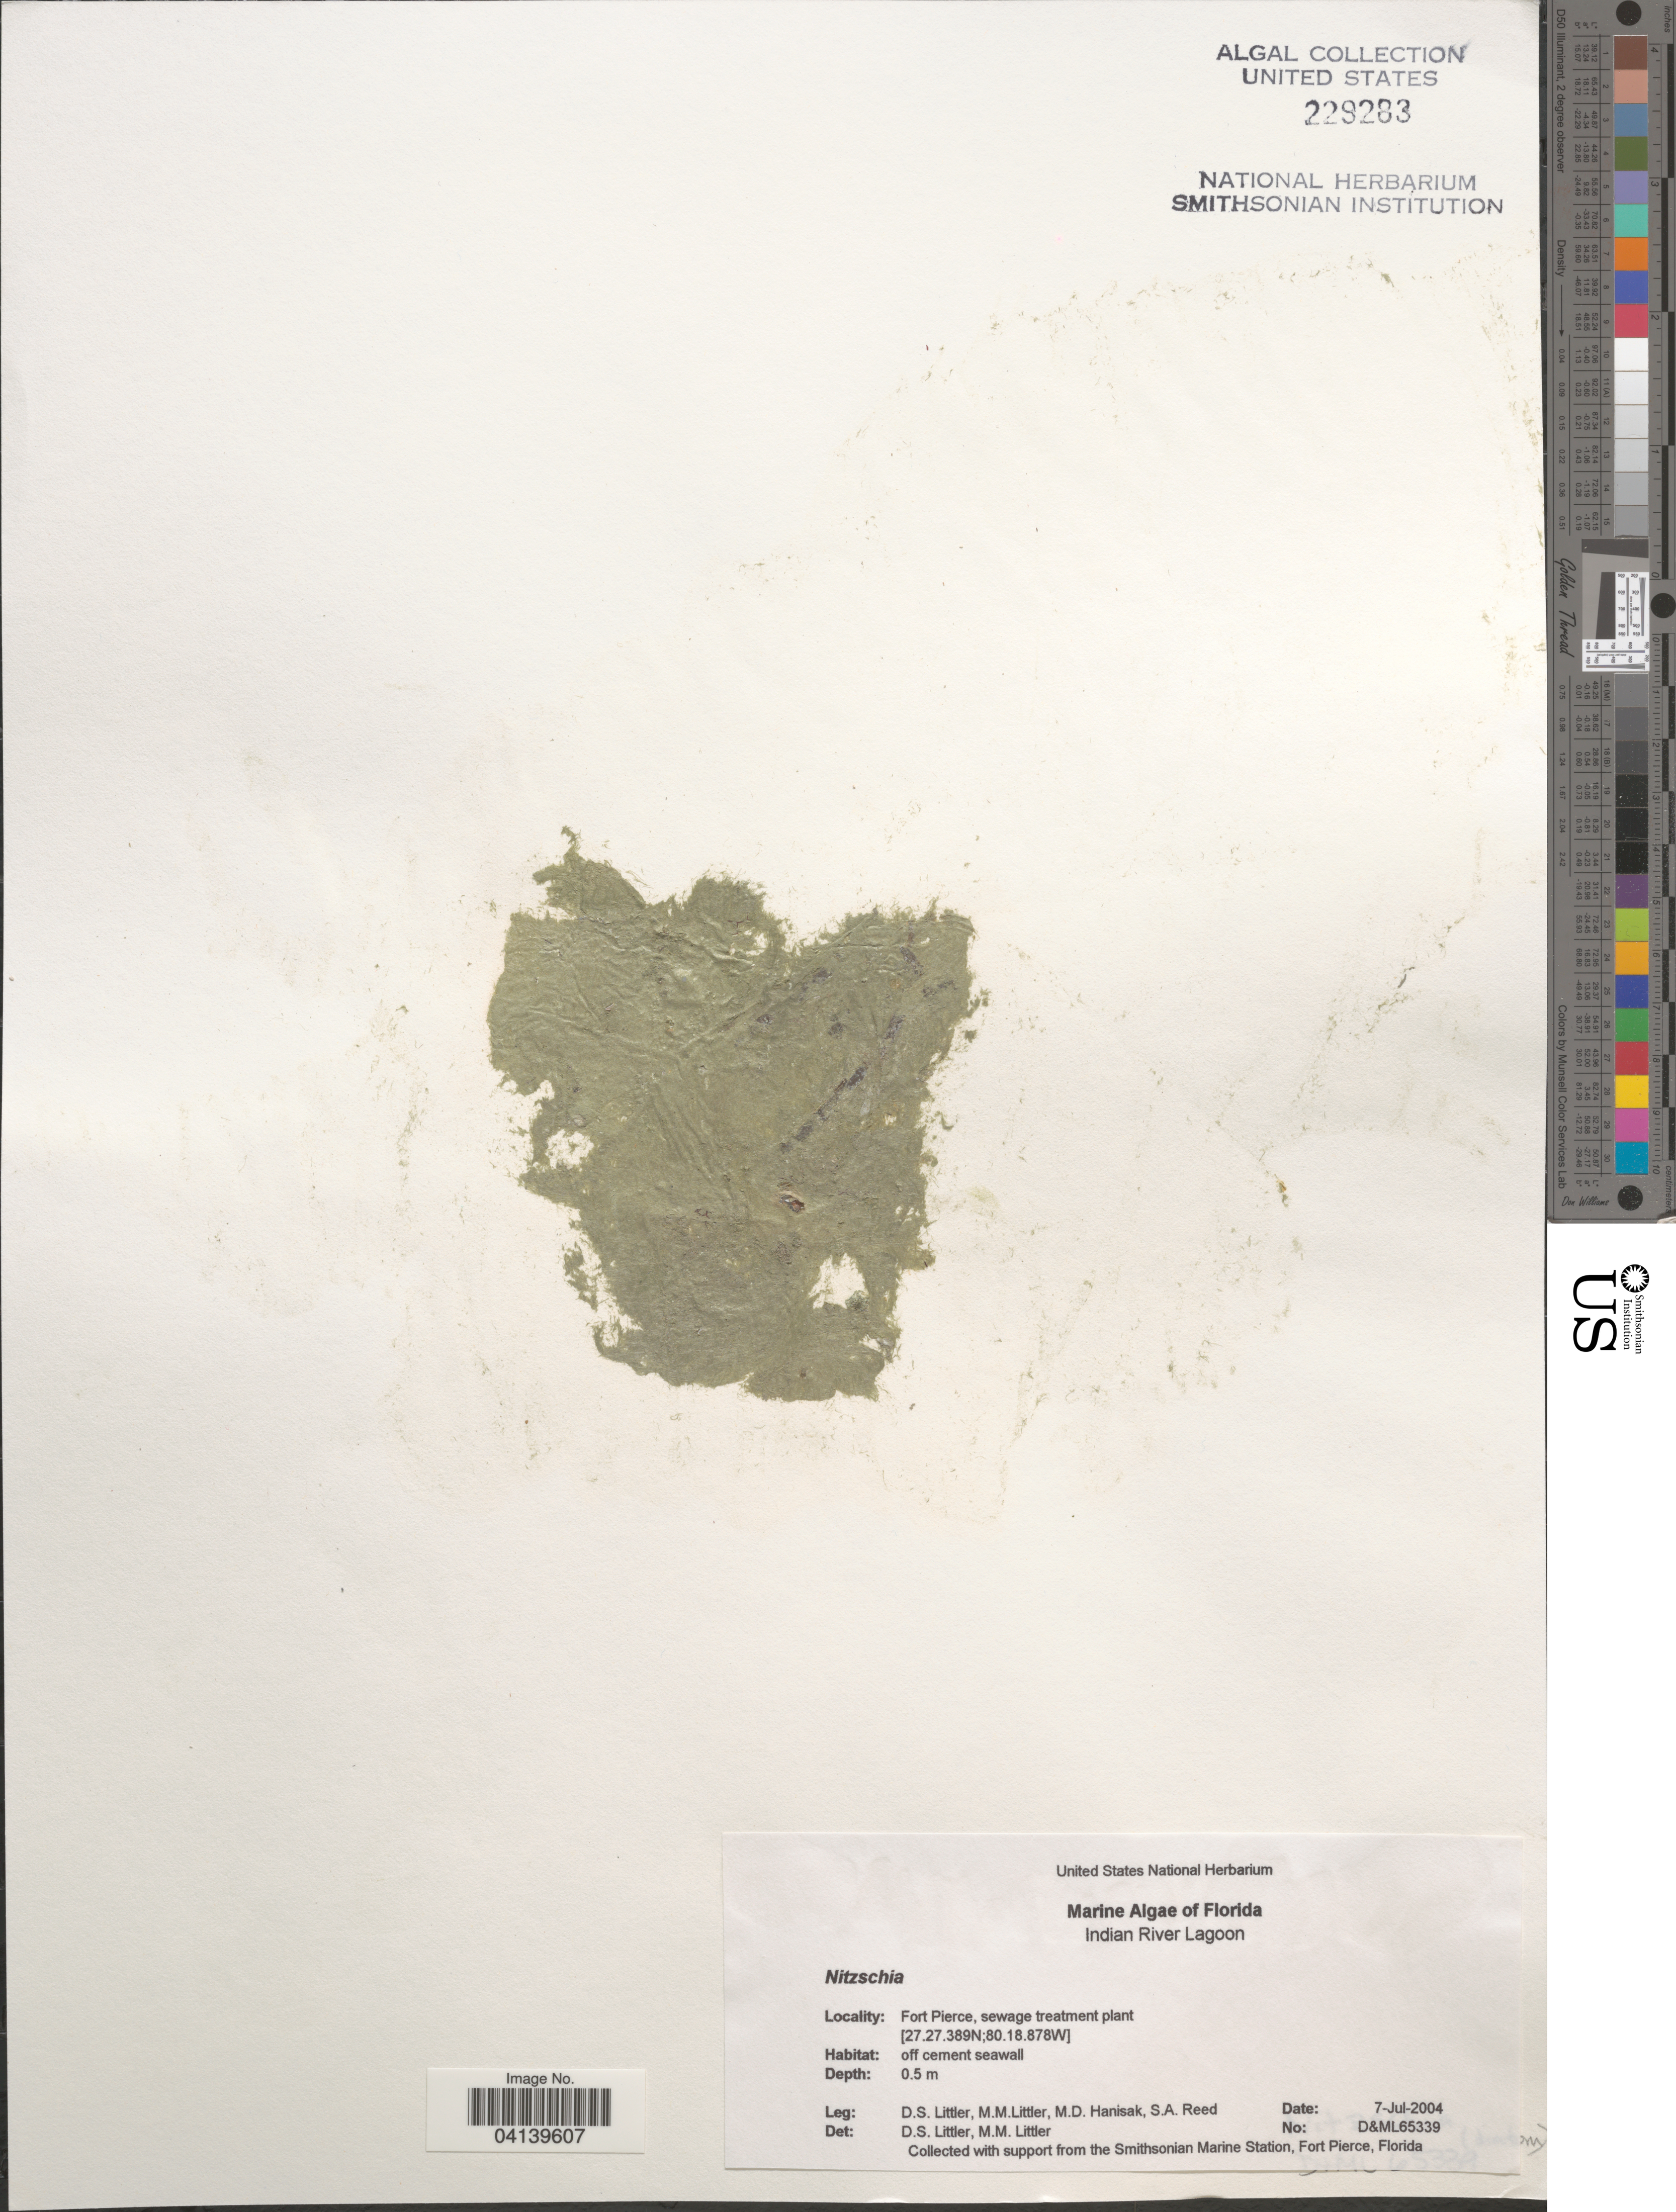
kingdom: Chromista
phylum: Ochrophyta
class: Bacillariophyceae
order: Bacillariales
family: Bacillariaceae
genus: Nitzschia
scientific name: Nitzschia sp.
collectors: D. S. Littler, M. Hanisak & S. Reed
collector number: D&ML65339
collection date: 2004-07-07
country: United States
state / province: Florida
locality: Indian River Lagoon. Fort Pierce, sewage treatment plant.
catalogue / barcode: US 229283